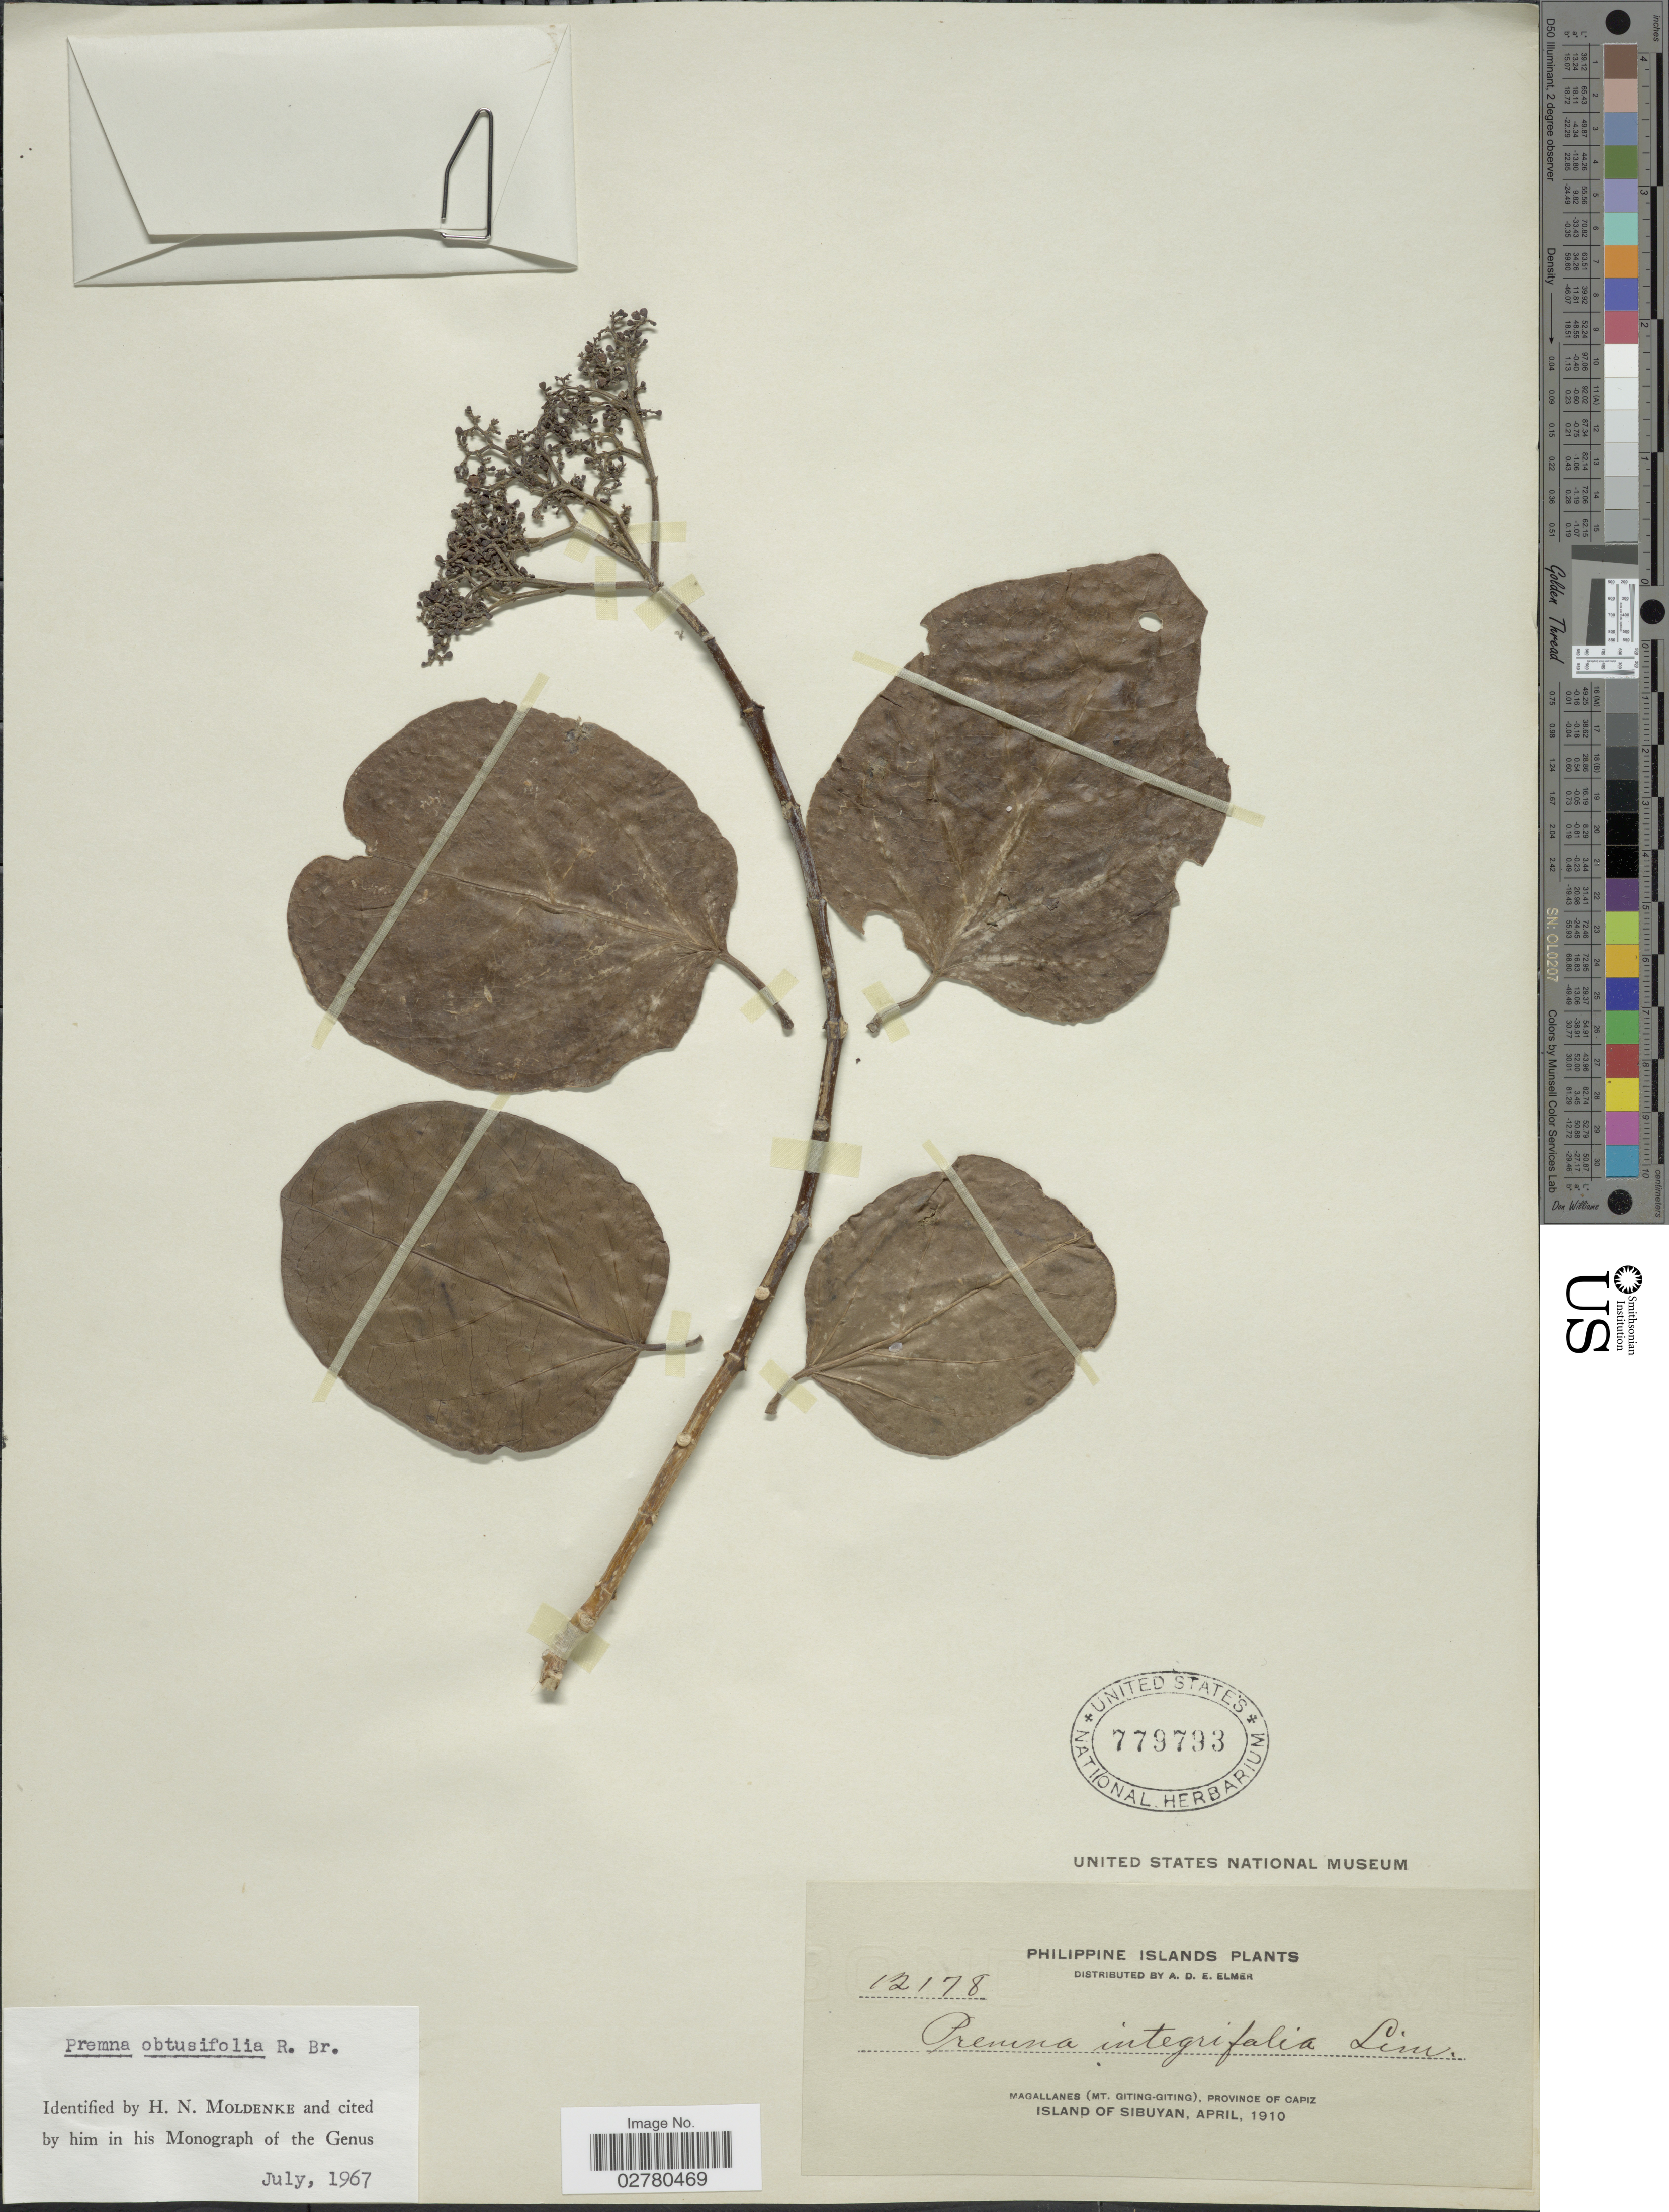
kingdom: Plantae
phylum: Tracheophyta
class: Magnoliopsida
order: Lamiales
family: Lamiaceae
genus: Premna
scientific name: Premna obtusifolia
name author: R. Br.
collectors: A. D. E. Elmer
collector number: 12178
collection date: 1910-04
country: Philippines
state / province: Western Visayas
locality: Philippine Island, Magallanes (Mt. Giting-Giting), Province of Capiz, Island of Sibuyan.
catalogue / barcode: US 779793